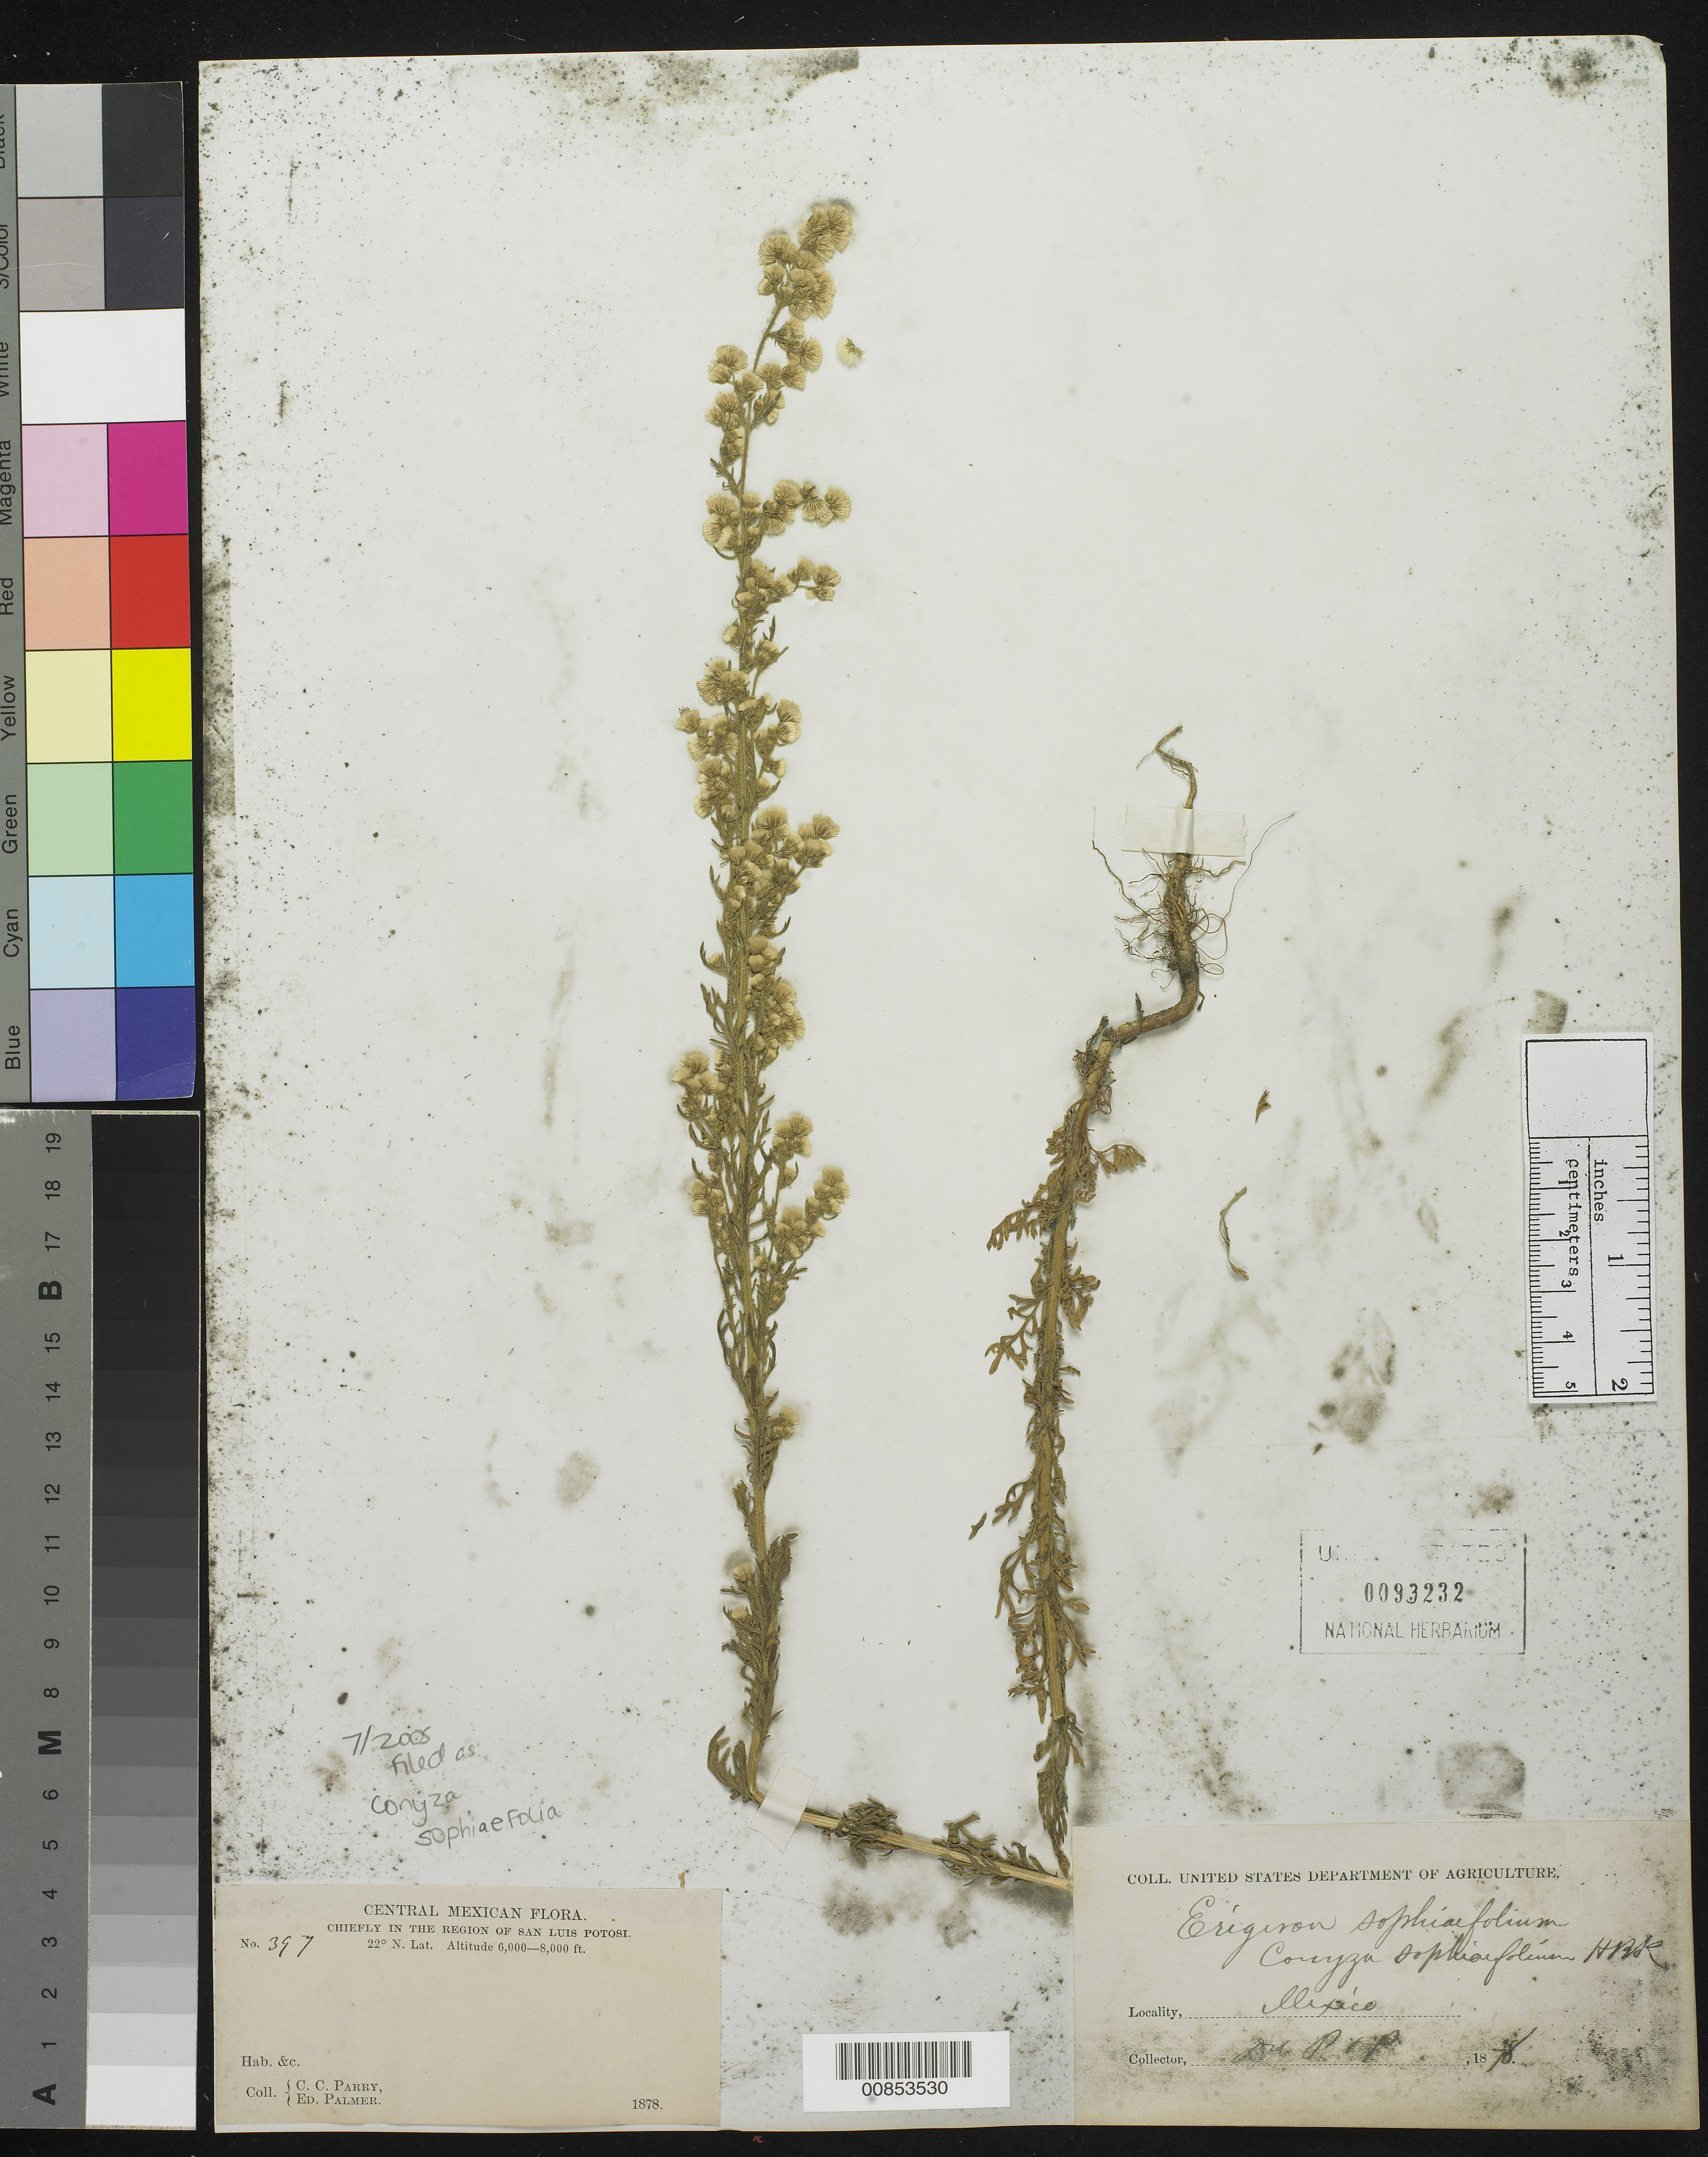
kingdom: Plantae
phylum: Tracheophyta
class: Magnoliopsida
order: Asterales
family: Asteraceae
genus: Conyza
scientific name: Conyza sophiaefolia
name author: Kunth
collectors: C. C. Parry & E. Palmer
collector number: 397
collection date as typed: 1878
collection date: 1878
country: Mexico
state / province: San Luis Potosí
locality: Chiefly in the region of San Luis Potosí.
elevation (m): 1829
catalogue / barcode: US 93232